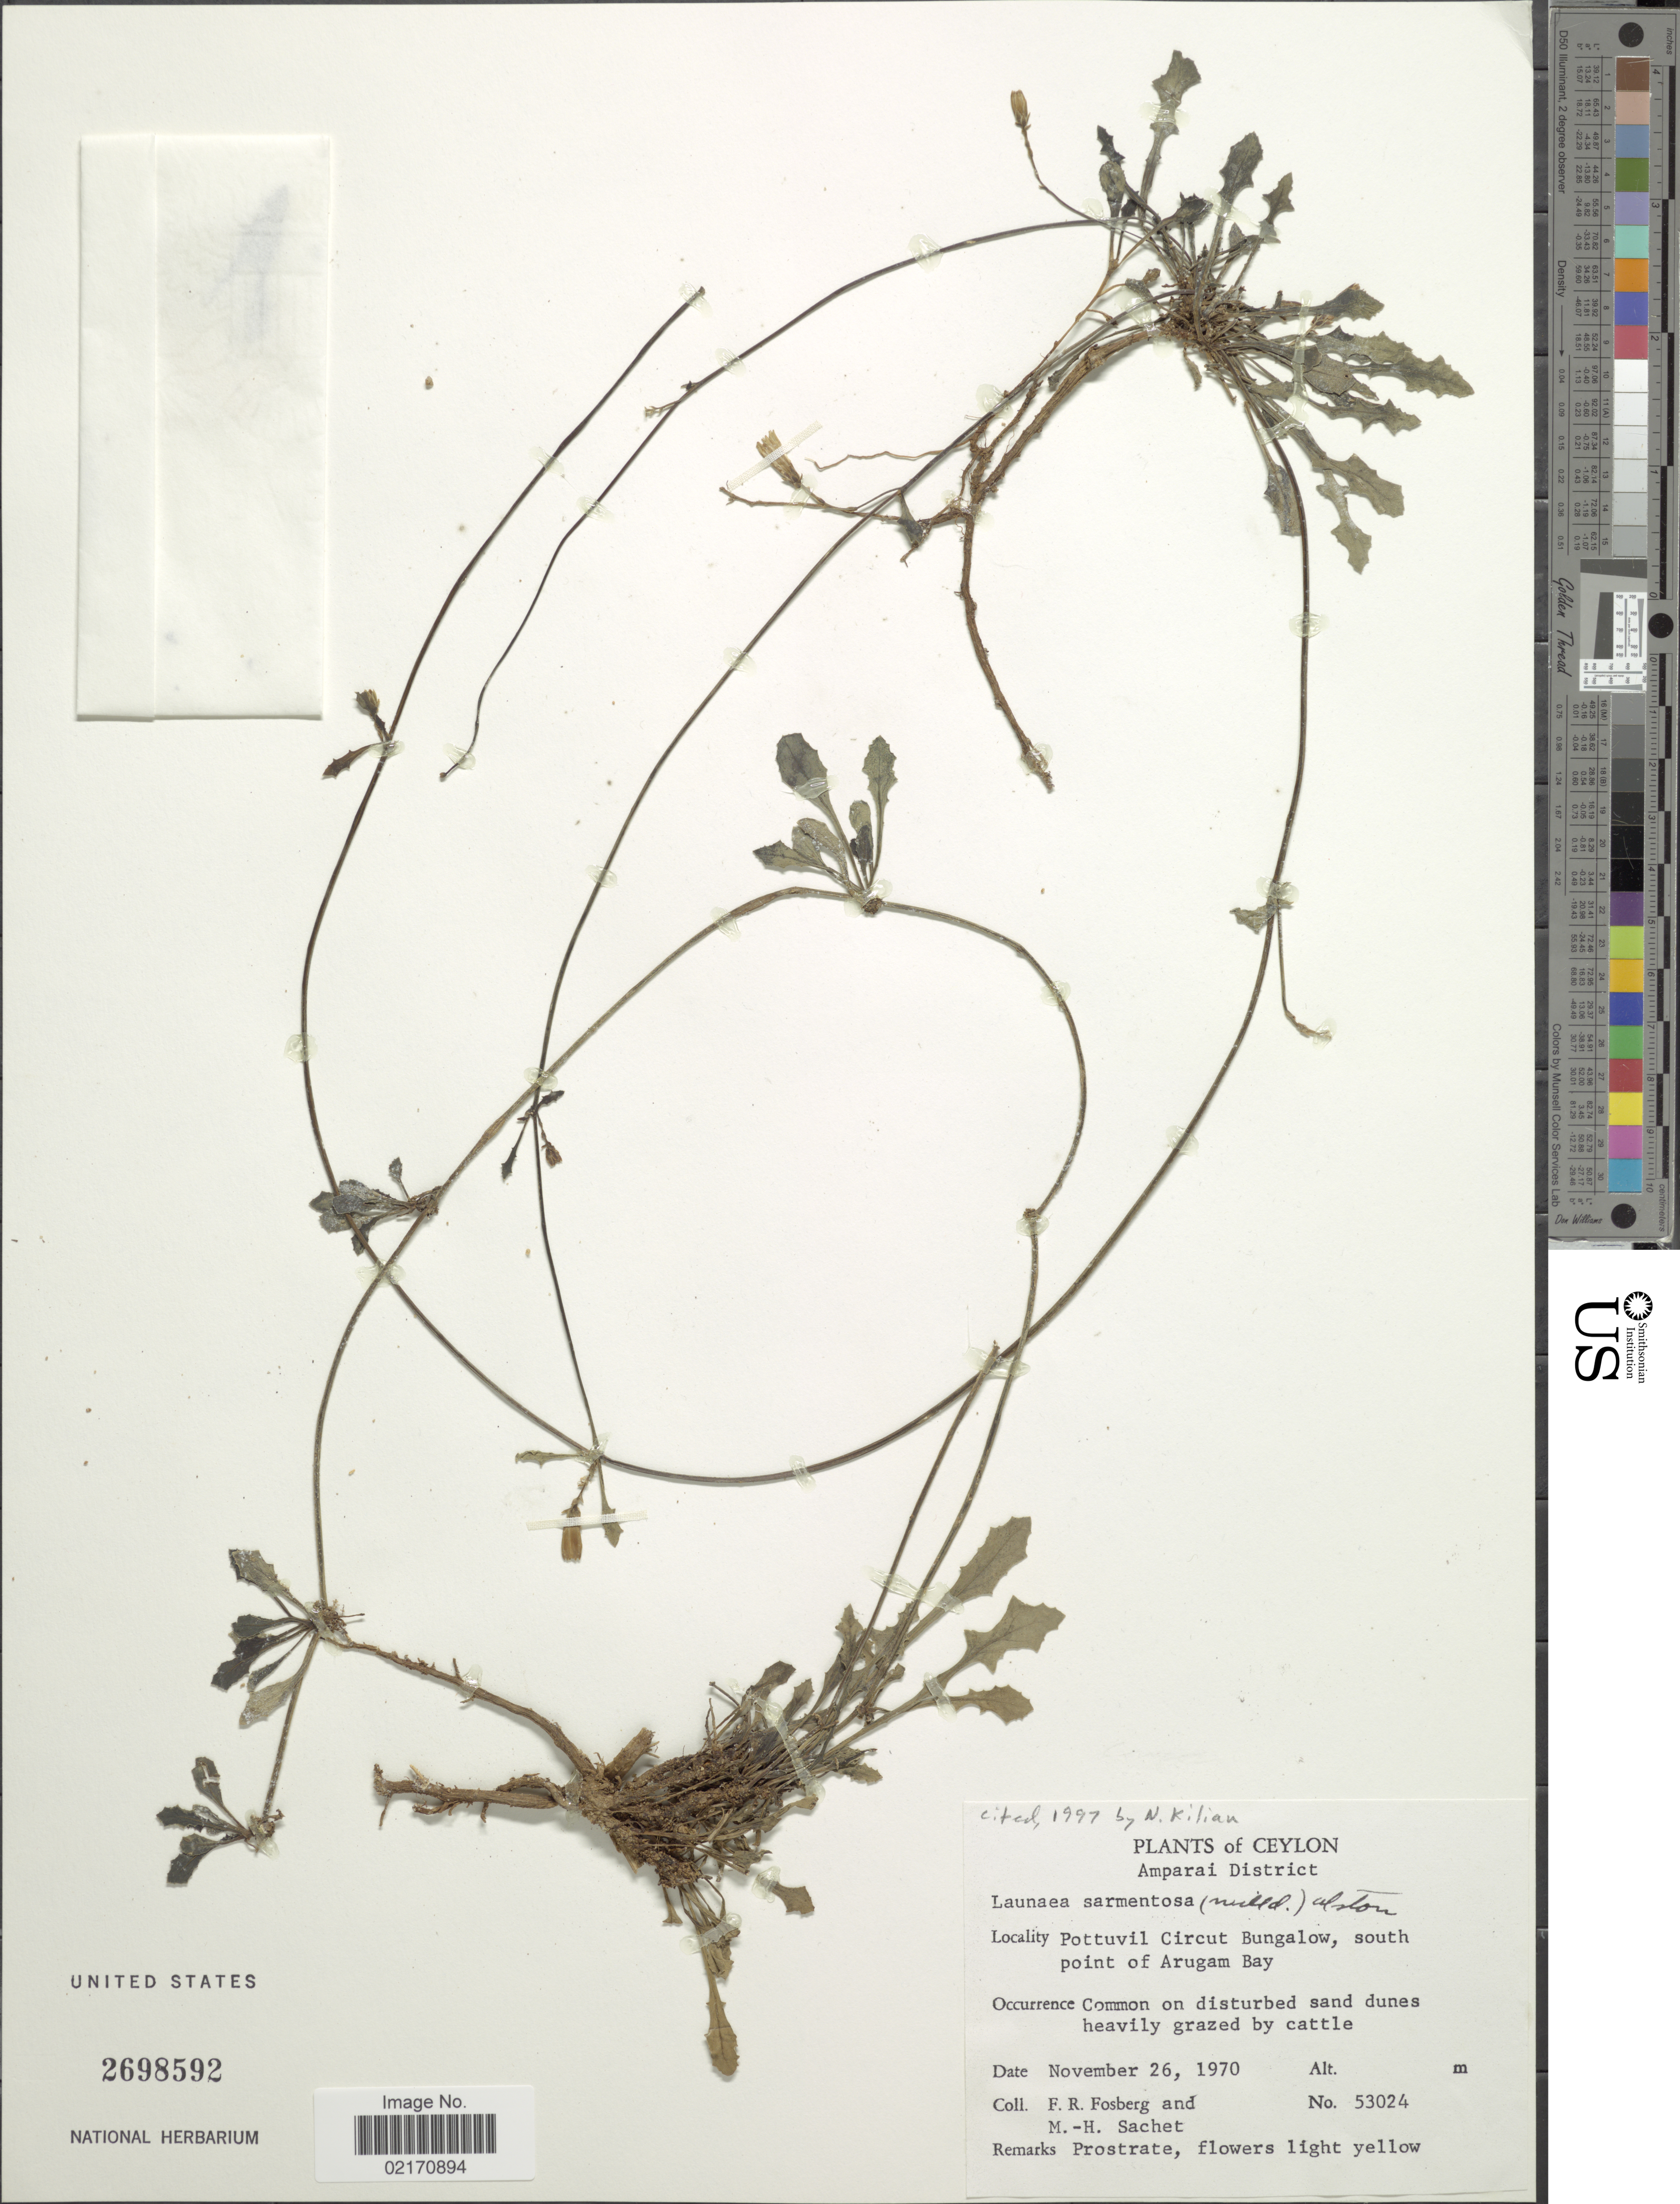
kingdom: Plantae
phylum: Tracheophyta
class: Magnoliopsida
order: Asterales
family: Asteraceae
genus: Launaea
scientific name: Launaea sarmentosa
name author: (Willd.) Kuntze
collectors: F. R. Fosberg & M.-H. Sachet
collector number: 53024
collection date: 1970-11-26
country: Sri Lanka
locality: Ceylon, Amparai District, Pottuvil Circut Bungalow, south point of Arugam Bay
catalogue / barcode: US 2698592